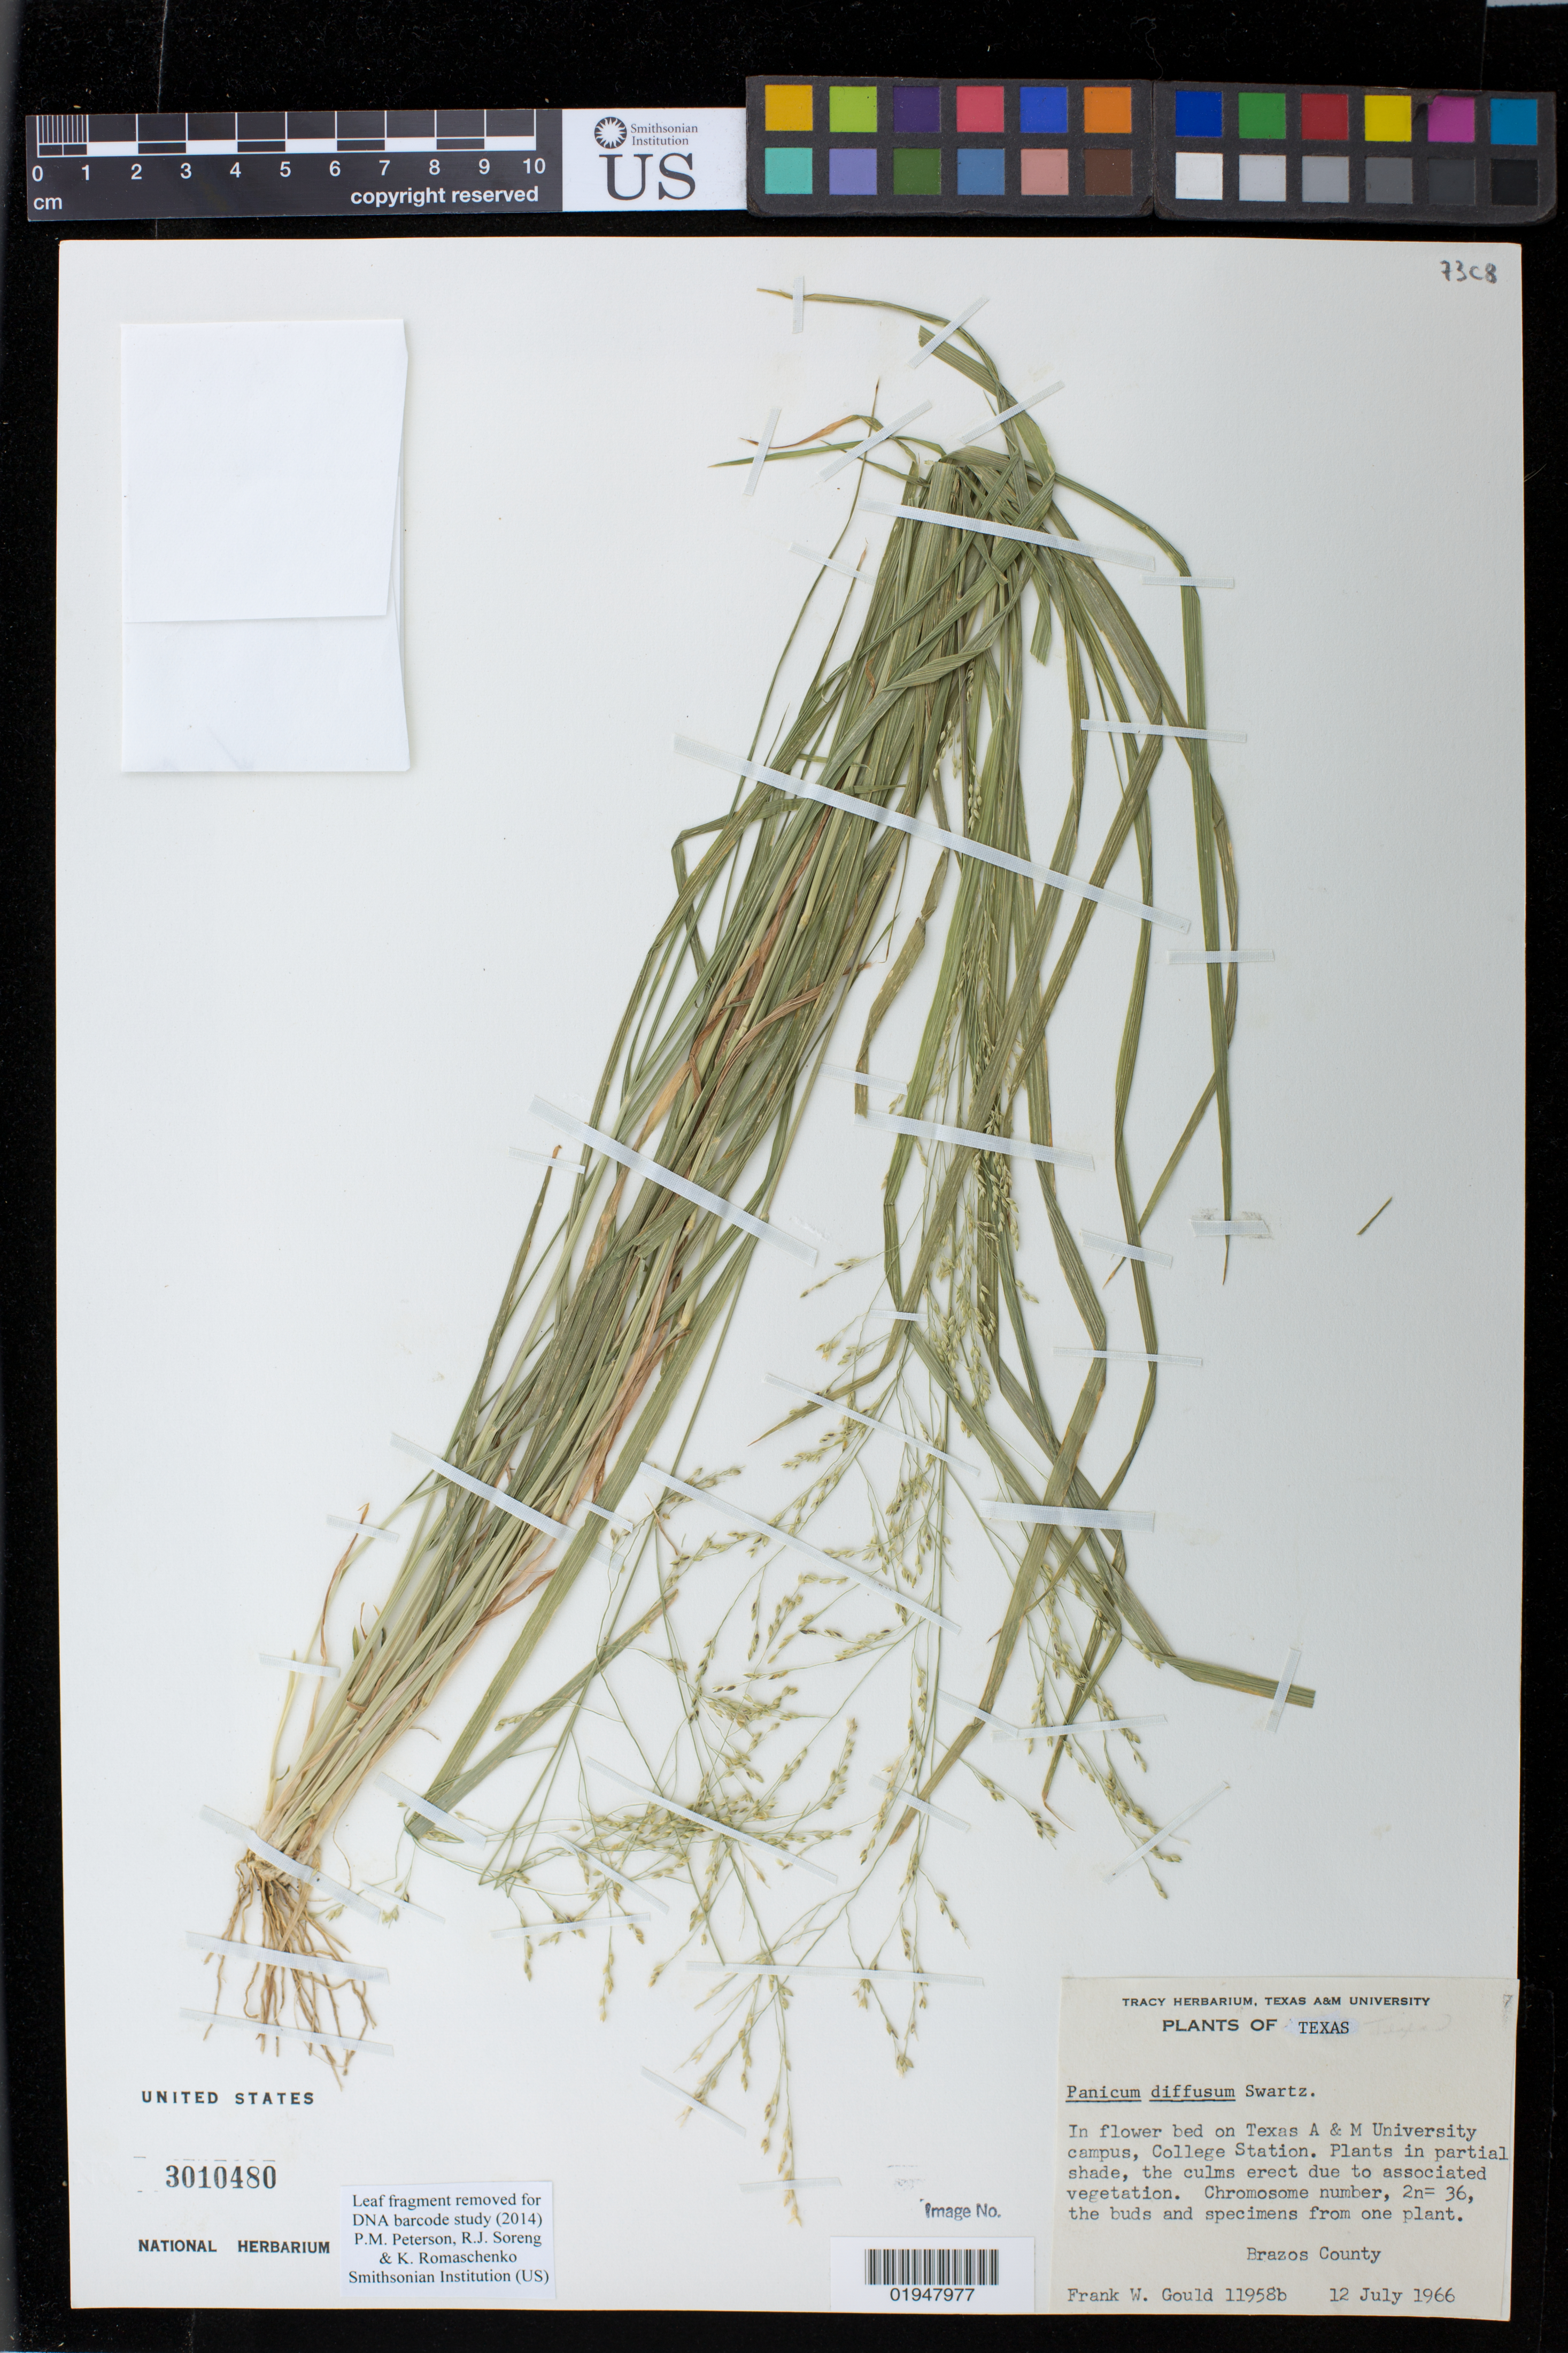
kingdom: Plantae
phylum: Tracheophyta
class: Liliopsida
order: Poales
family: Poaceae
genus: Panicum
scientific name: Panicum diffusum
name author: Sw.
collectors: F. W. Gould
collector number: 11958b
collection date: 1966-07-12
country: United States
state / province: Texas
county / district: Brazos County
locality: In flower bed on Texas A & M University campus, College Station.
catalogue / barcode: US 3010480